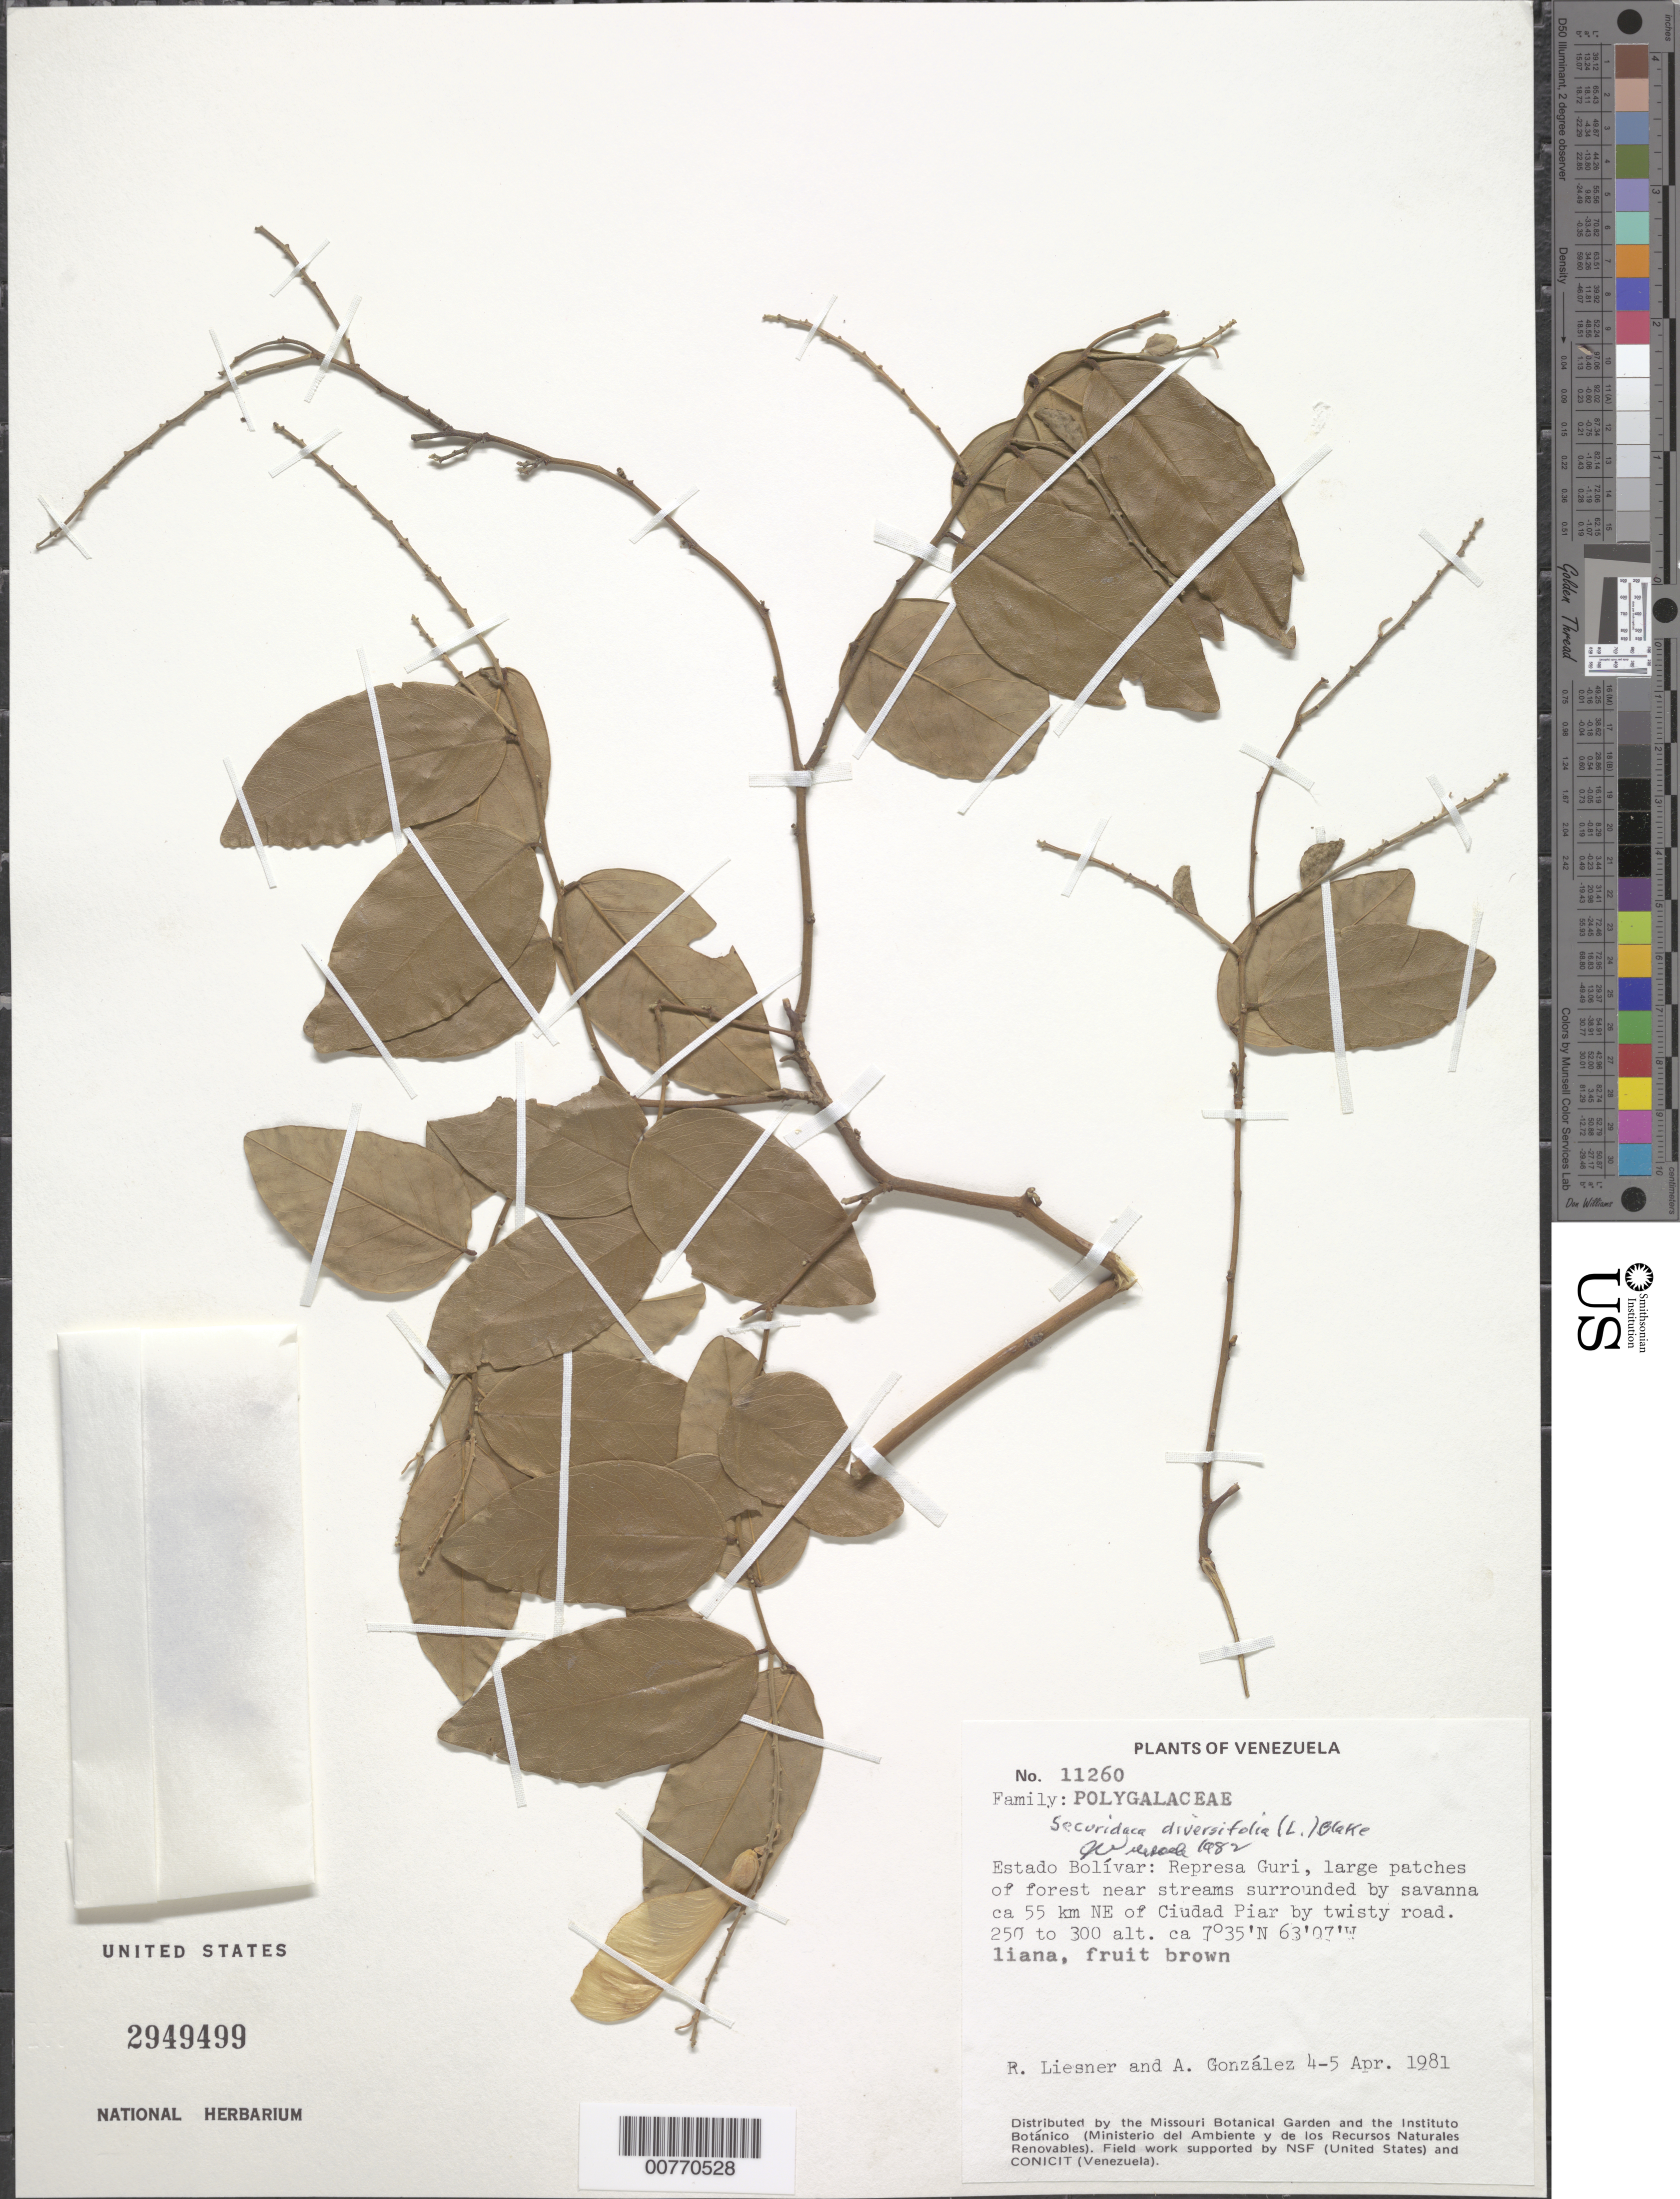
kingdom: Plantae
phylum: Tracheophyta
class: Magnoliopsida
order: Fabales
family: Polygalaceae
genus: Securidaca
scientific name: Securidaca diversifolia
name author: (L.) S.F. Blake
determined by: Wurdack, John J., (US), US (UNITED STATES)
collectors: R. L. Liesner & A. C. González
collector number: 11260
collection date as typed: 4-Apr-81 to 5-Apr-81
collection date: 1981-04-04/1981-04-05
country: Venezuela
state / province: Bolívar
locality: Represa Guri, ca 55 km NE of Ciudad Piar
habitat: Large patches of forest near streams surrounded by savanna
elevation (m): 250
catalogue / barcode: US 2949499